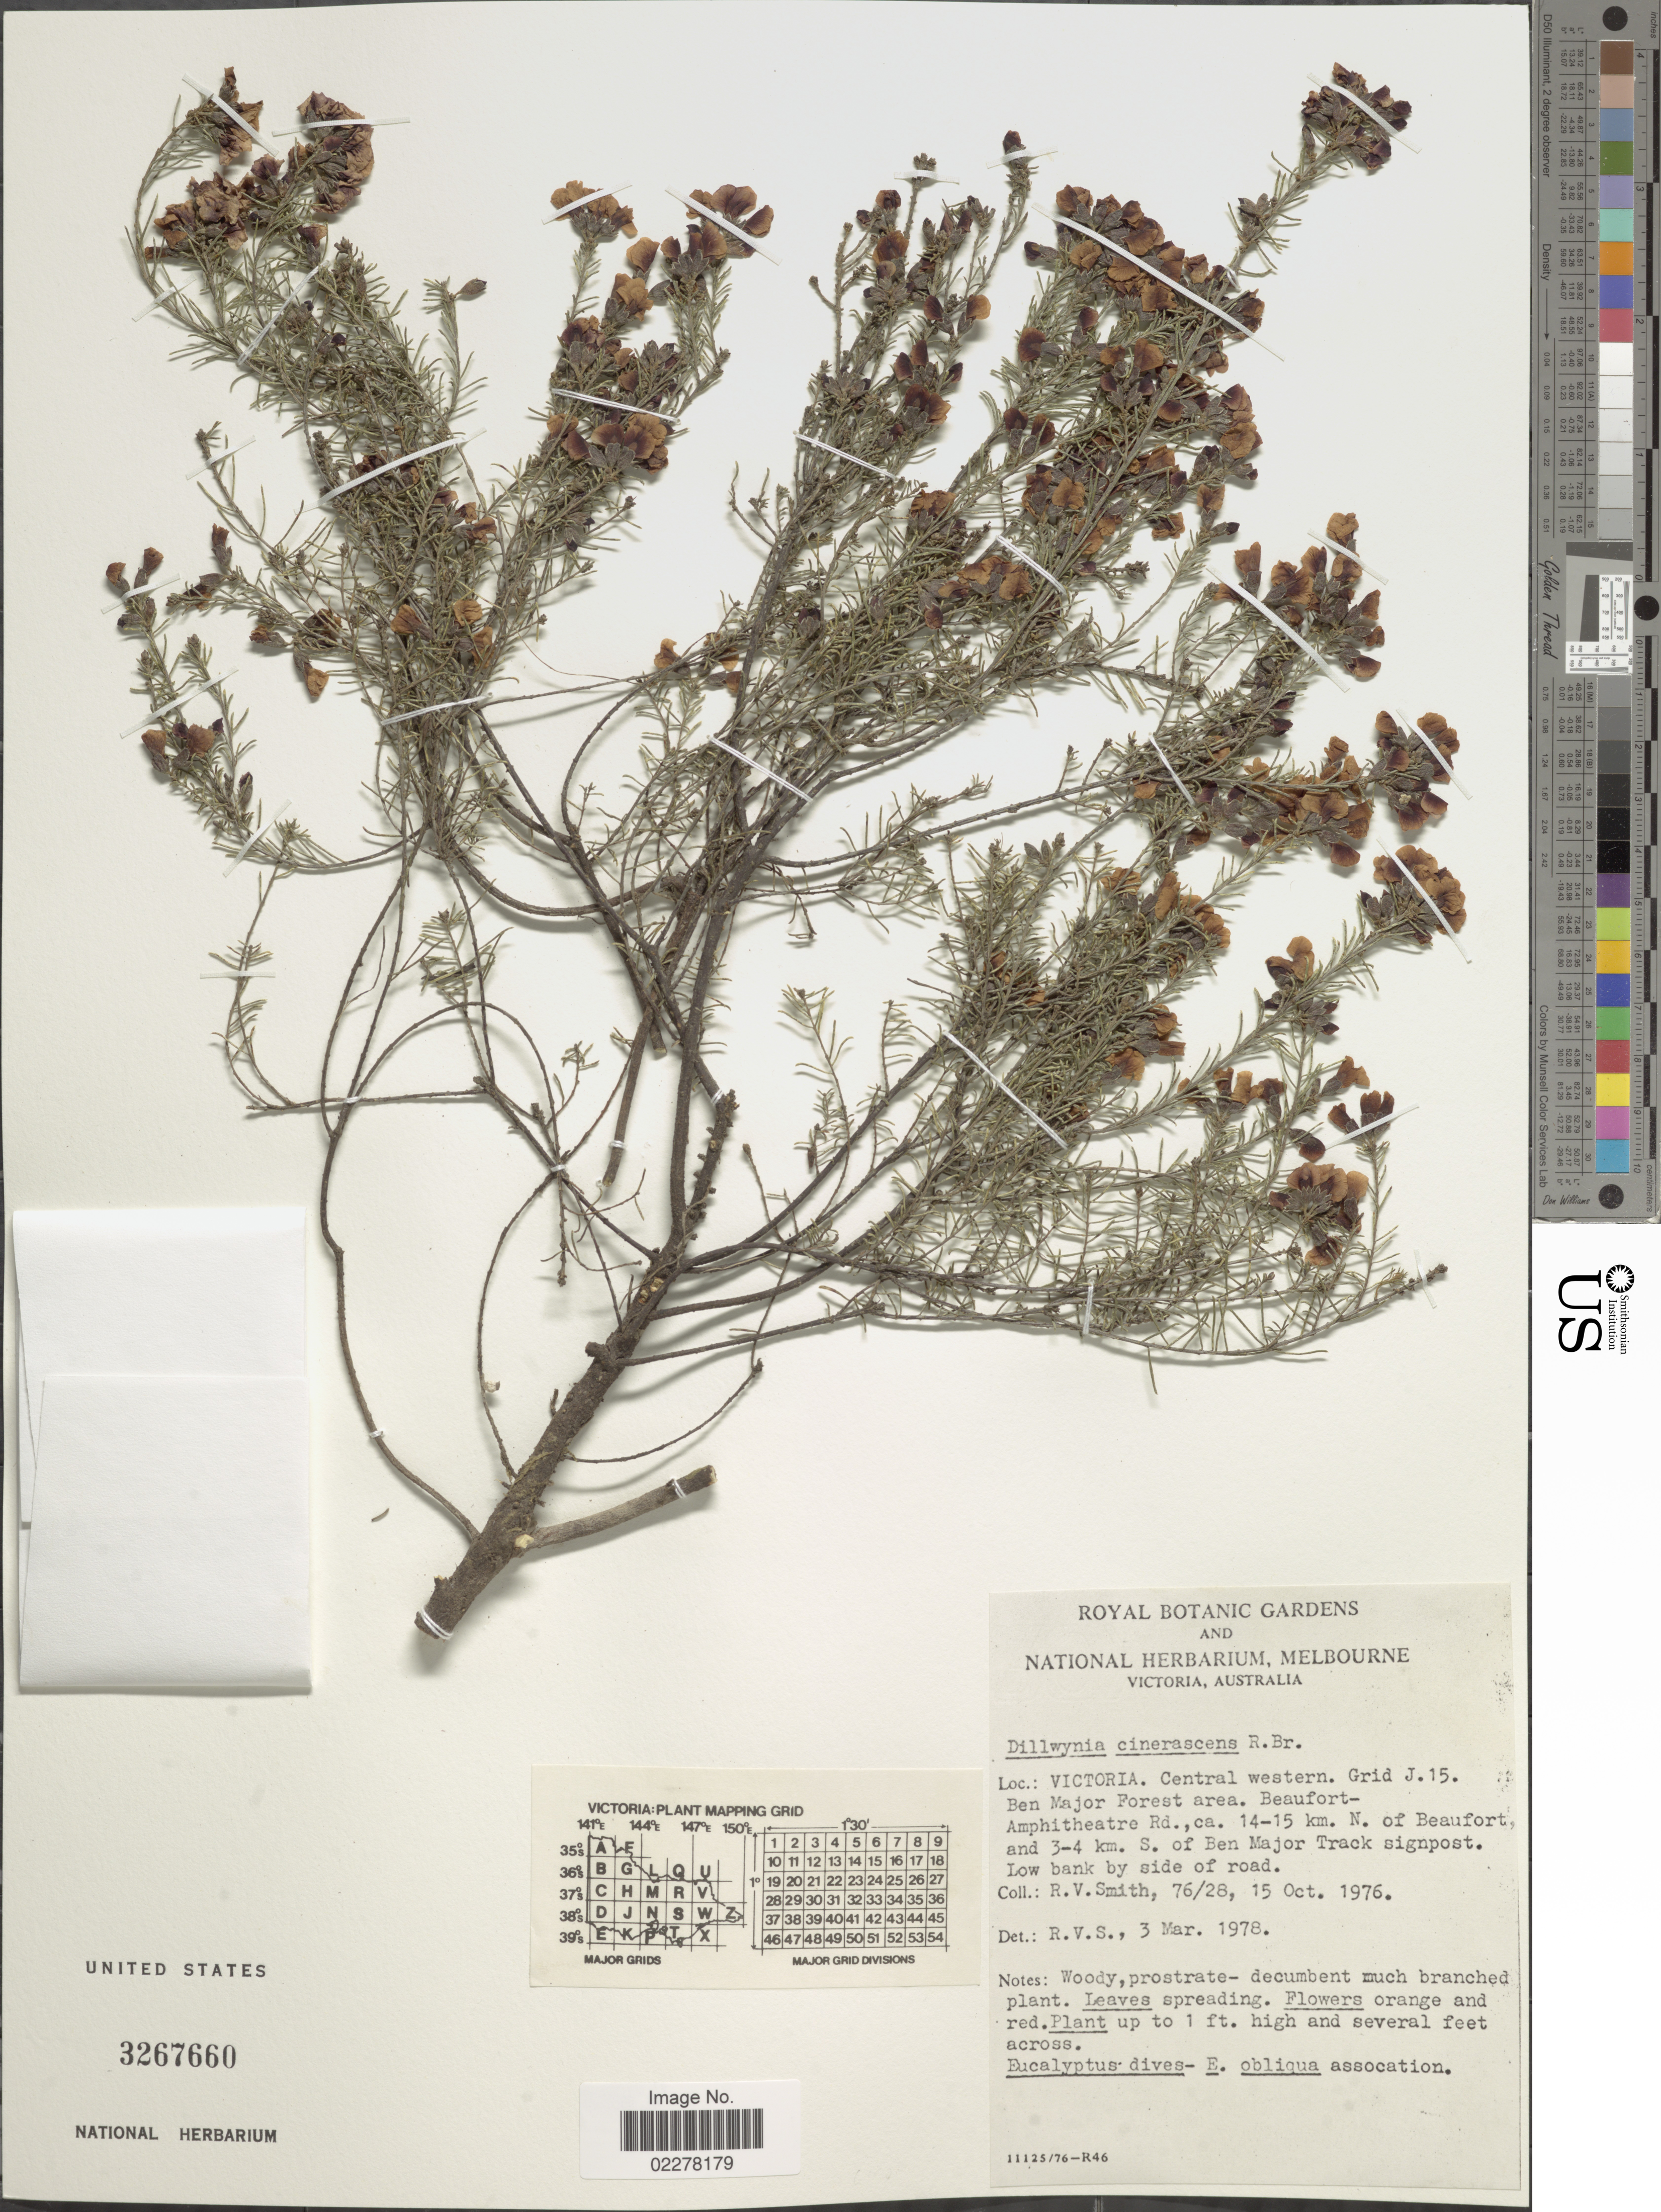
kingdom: Plantae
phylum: Tracheophyta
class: Magnoliopsida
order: Fabales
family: Fabaceae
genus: Dillwynia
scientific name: Dillwynia cinerascens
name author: R. Br.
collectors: R. V. Smith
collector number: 76/28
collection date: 1976-10-15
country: Australia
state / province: Victoria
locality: Victoria. Central western. Grid J. 15. Ben Major Forest area. Beaufort-Amphitheatre Rd., ca. 14-15 km. N. of Beaufort, and 3-4 km. S. of Ben Major Track signpost. Low bank by side of the road.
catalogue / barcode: US 3267660